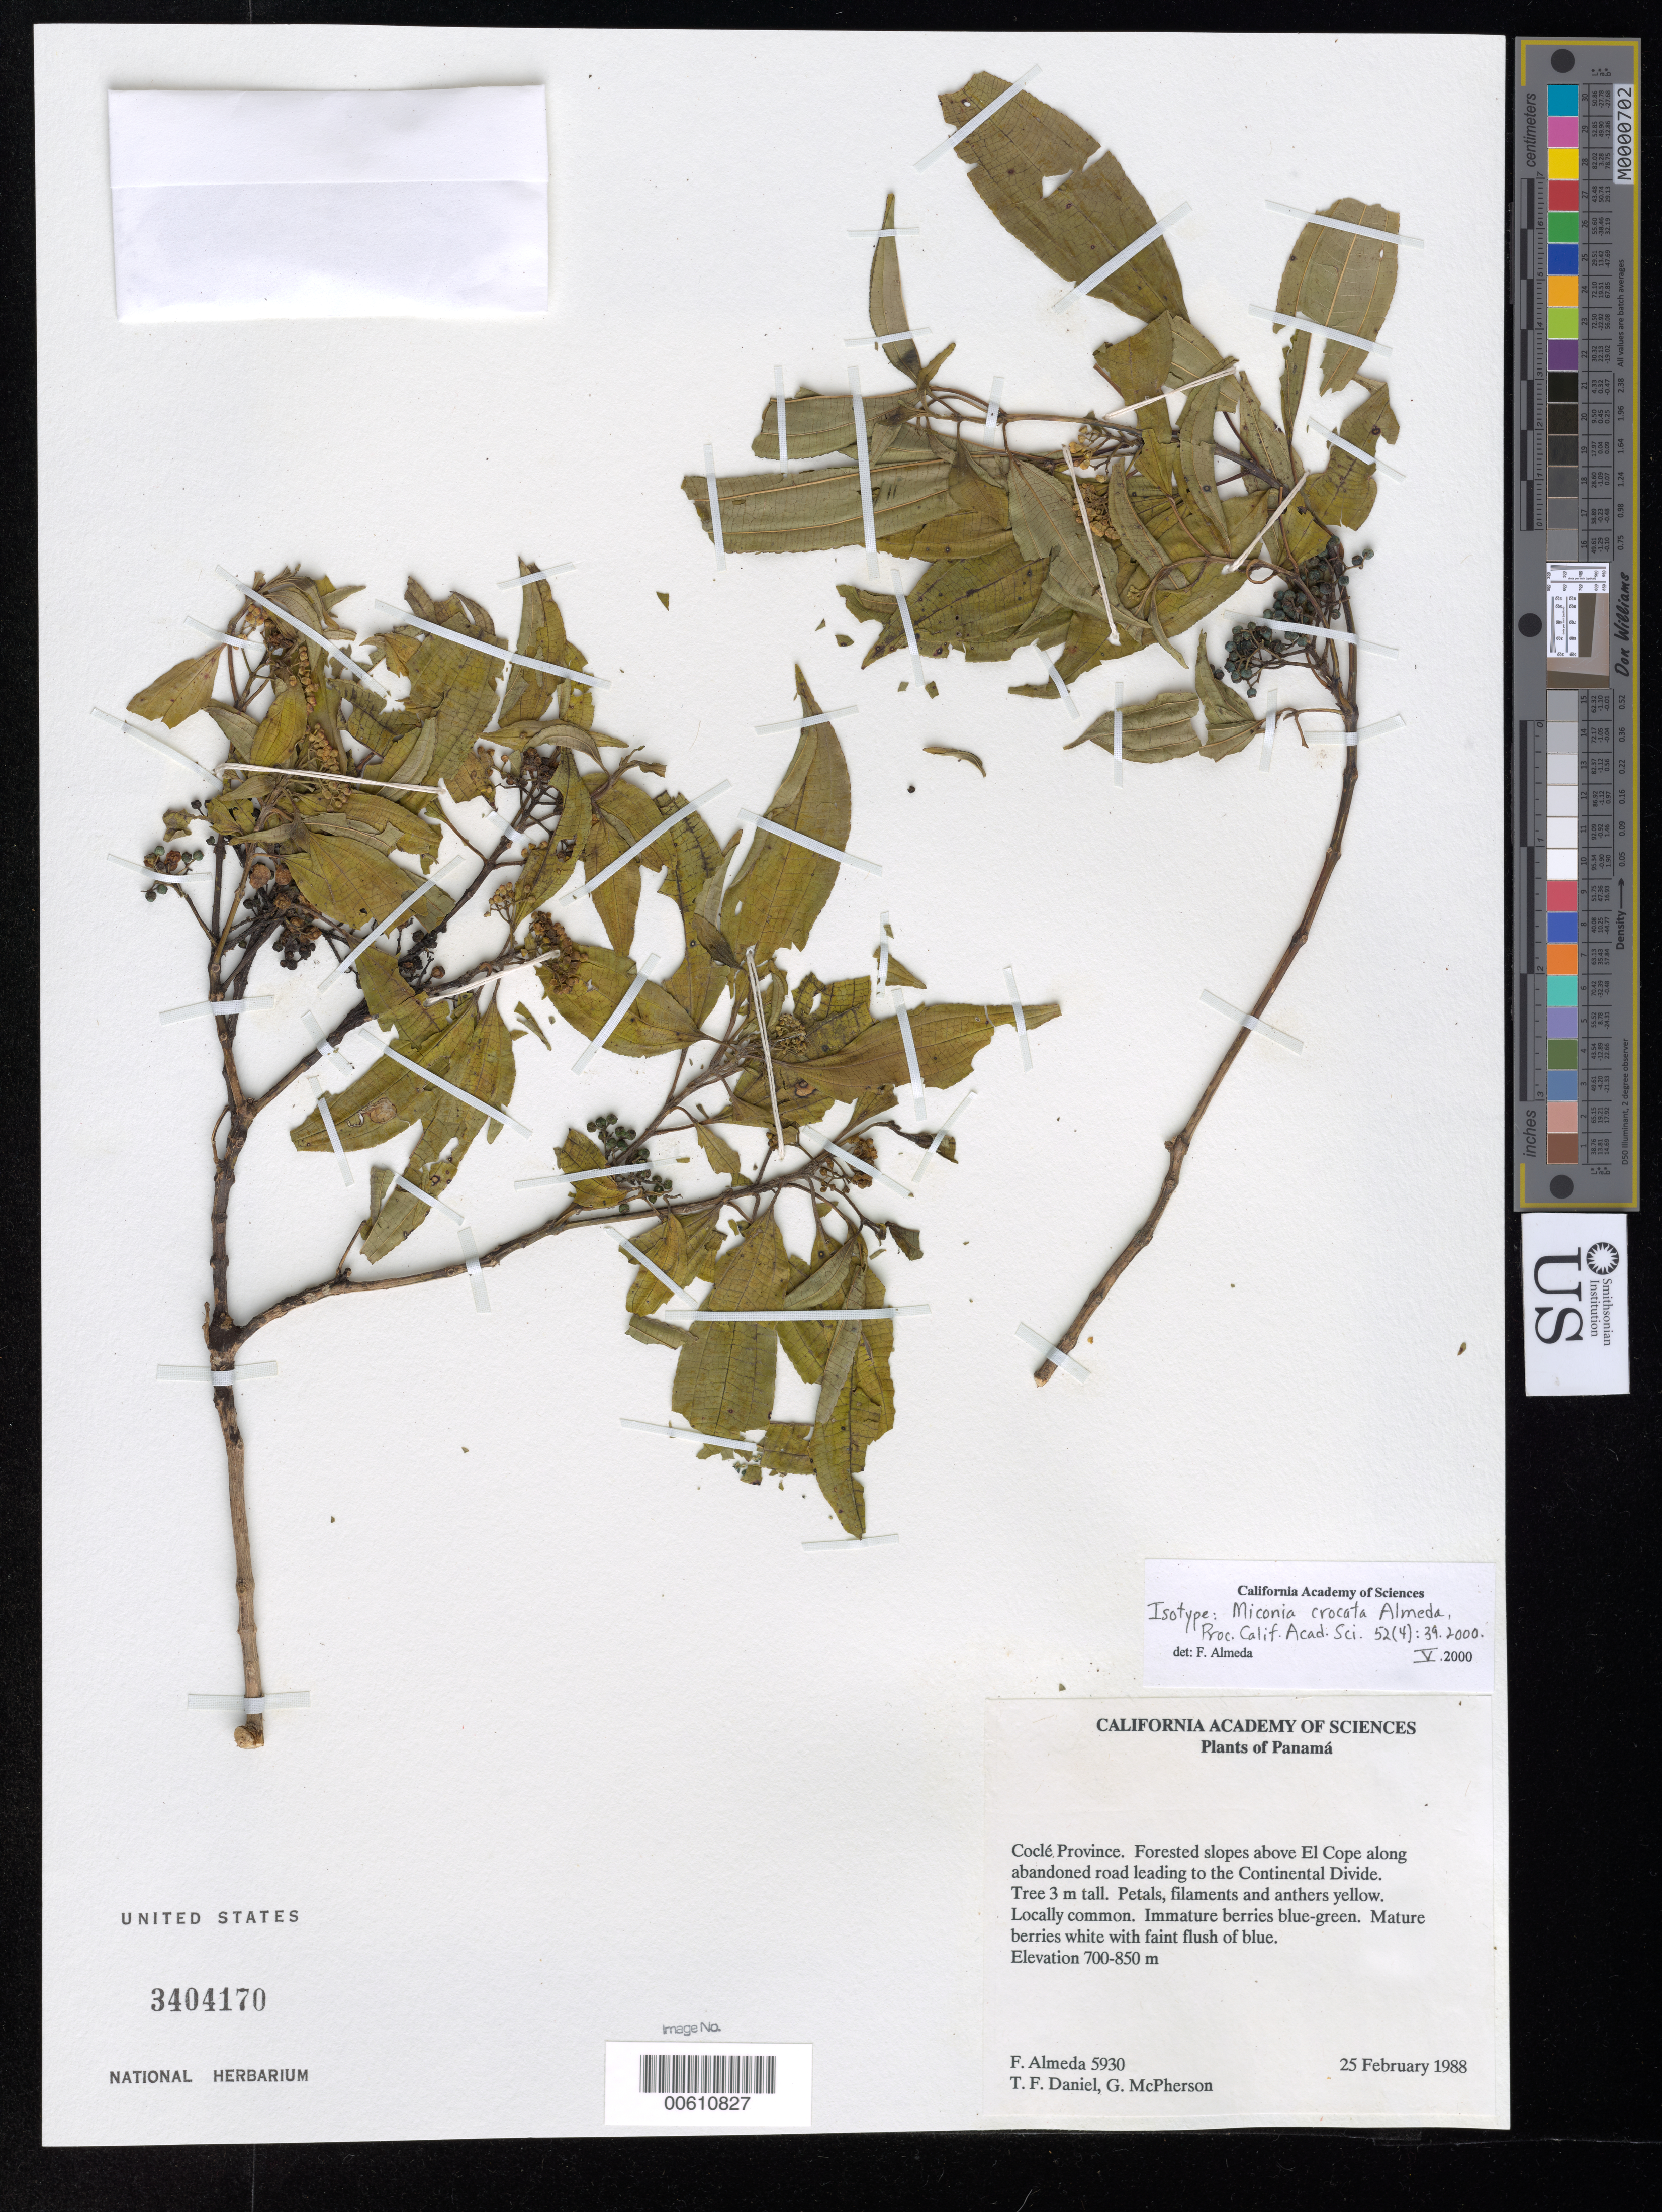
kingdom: Plantae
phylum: Tracheophyta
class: Magnoliopsida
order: Myrtales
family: Melastomataceae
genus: Miconia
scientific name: Miconia crocata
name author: Almeda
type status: Isotype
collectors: F. Almeda, T. F. Daniel & G. D. McPherson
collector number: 5930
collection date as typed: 25 Feb 1988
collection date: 1988-02-25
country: Panama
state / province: Coclé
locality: Forested slopes above El Cope along abandoned road leading to the Continental Divide.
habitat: Locally common.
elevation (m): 700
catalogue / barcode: US 3404170